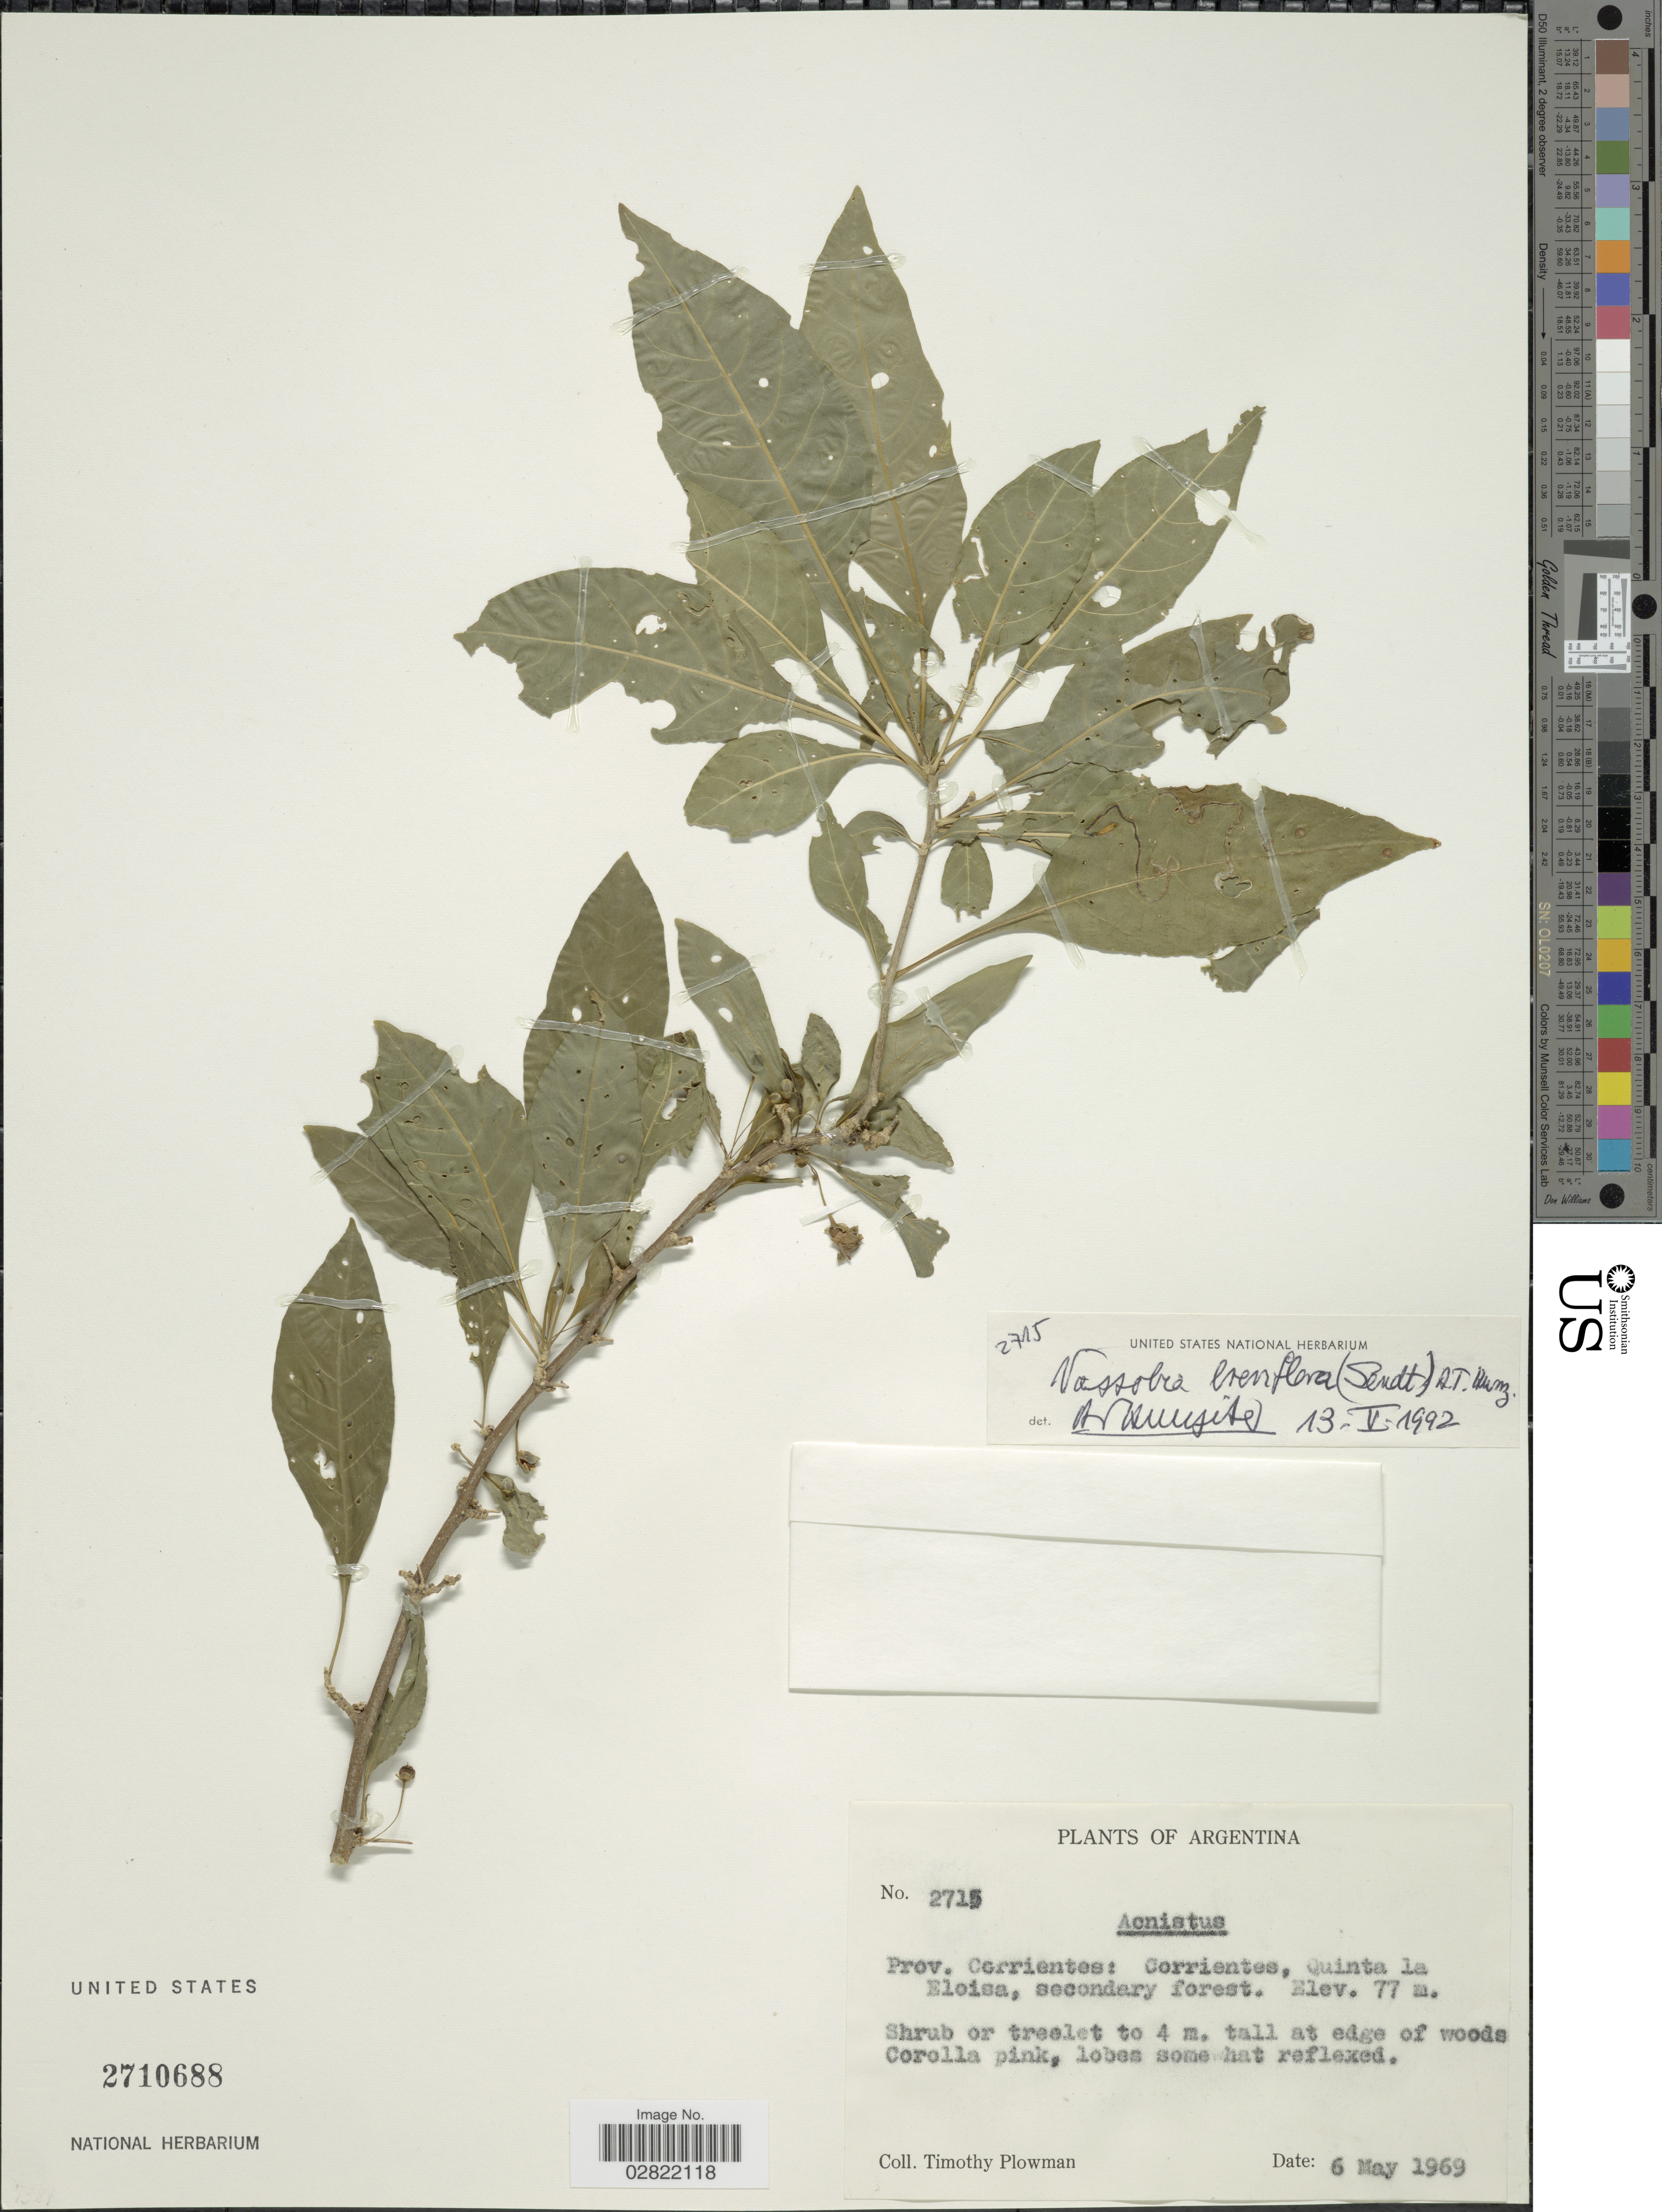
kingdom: Plantae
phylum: Tracheophyta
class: Magnoliopsida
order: Solanales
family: Solanaceae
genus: Vassobia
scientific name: Vassobia breviflora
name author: (Sendt.) Hunz.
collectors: T. Plowman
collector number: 2715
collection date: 1969-05-06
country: Argentina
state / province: Corrientes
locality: Prov. Corrientes: Corrientes, Quinta la Eloisa.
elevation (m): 77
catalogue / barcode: US 2710688